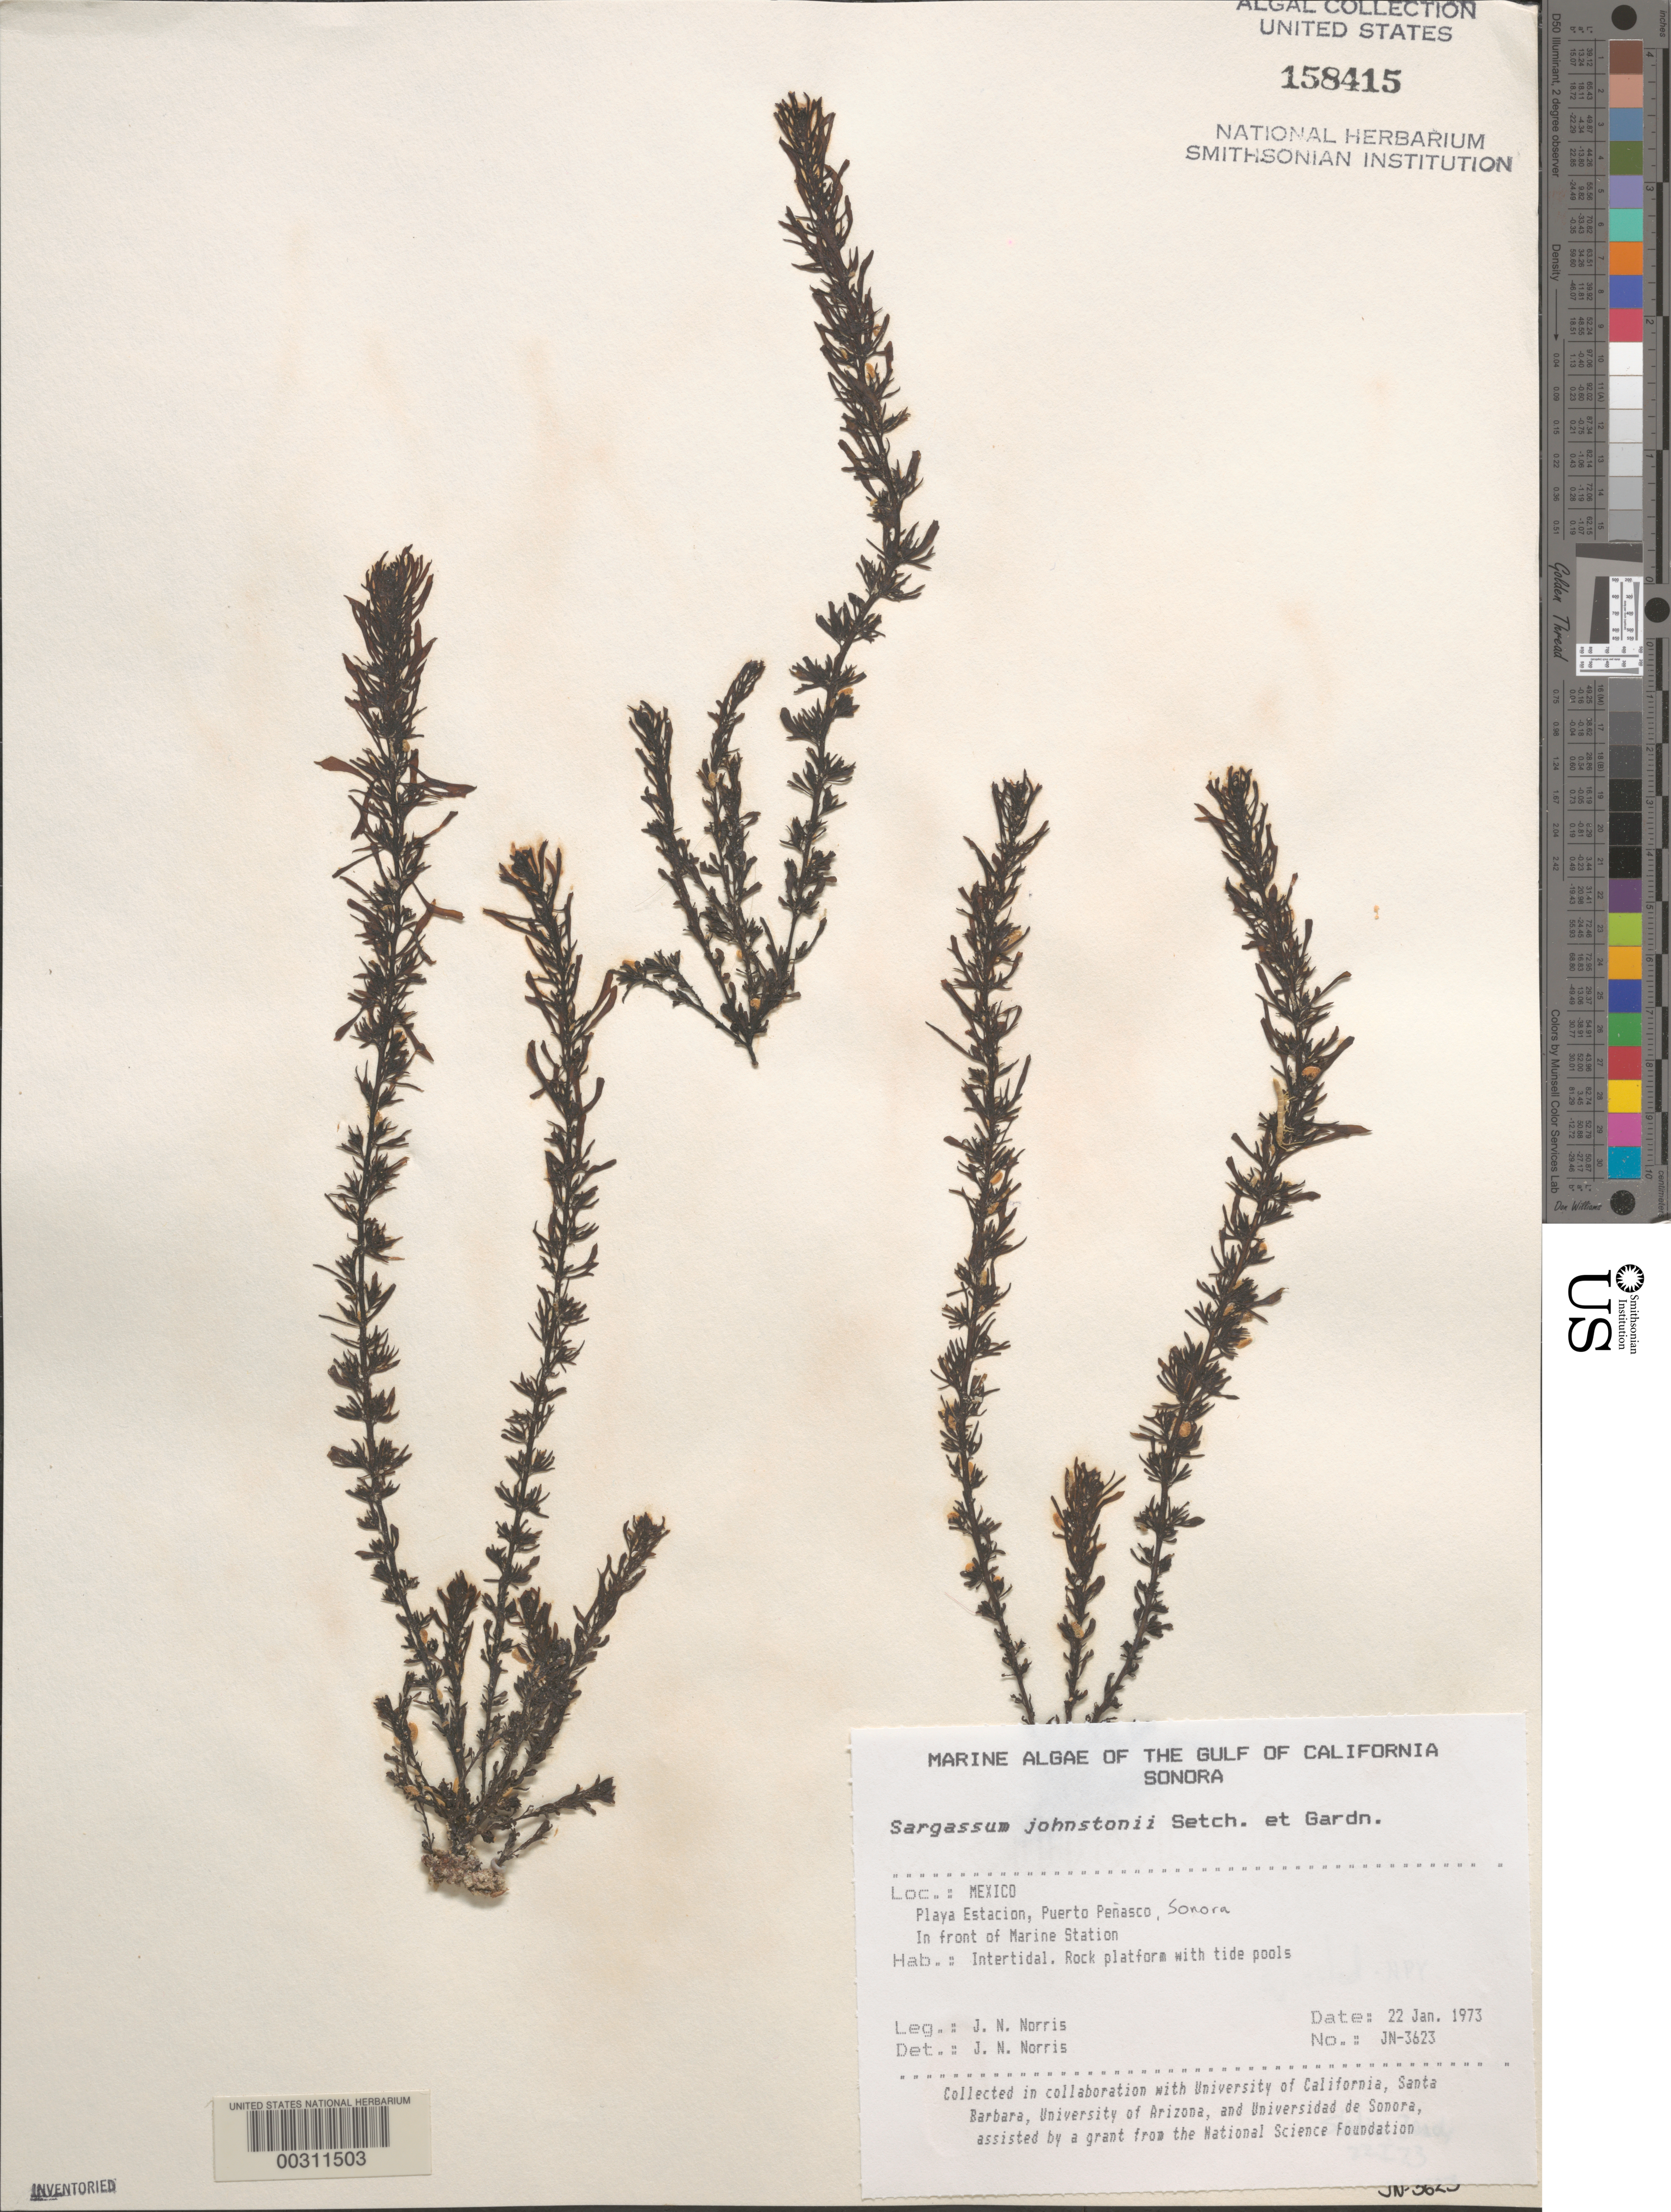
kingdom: Chromista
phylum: Ochrophyta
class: Phaeophyceae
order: Fucales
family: Sargassaceae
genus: Sargassum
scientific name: Sargassum johnstonii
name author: Setchell & N.L. Gardner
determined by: Norris, James N.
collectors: J. N. Norris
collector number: JN-3623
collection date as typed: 22 Jan 1973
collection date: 1973-01-22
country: Mexico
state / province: Sonora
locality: Playa Estacion, Puerto Penasco, marine station shore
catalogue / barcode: US 158415